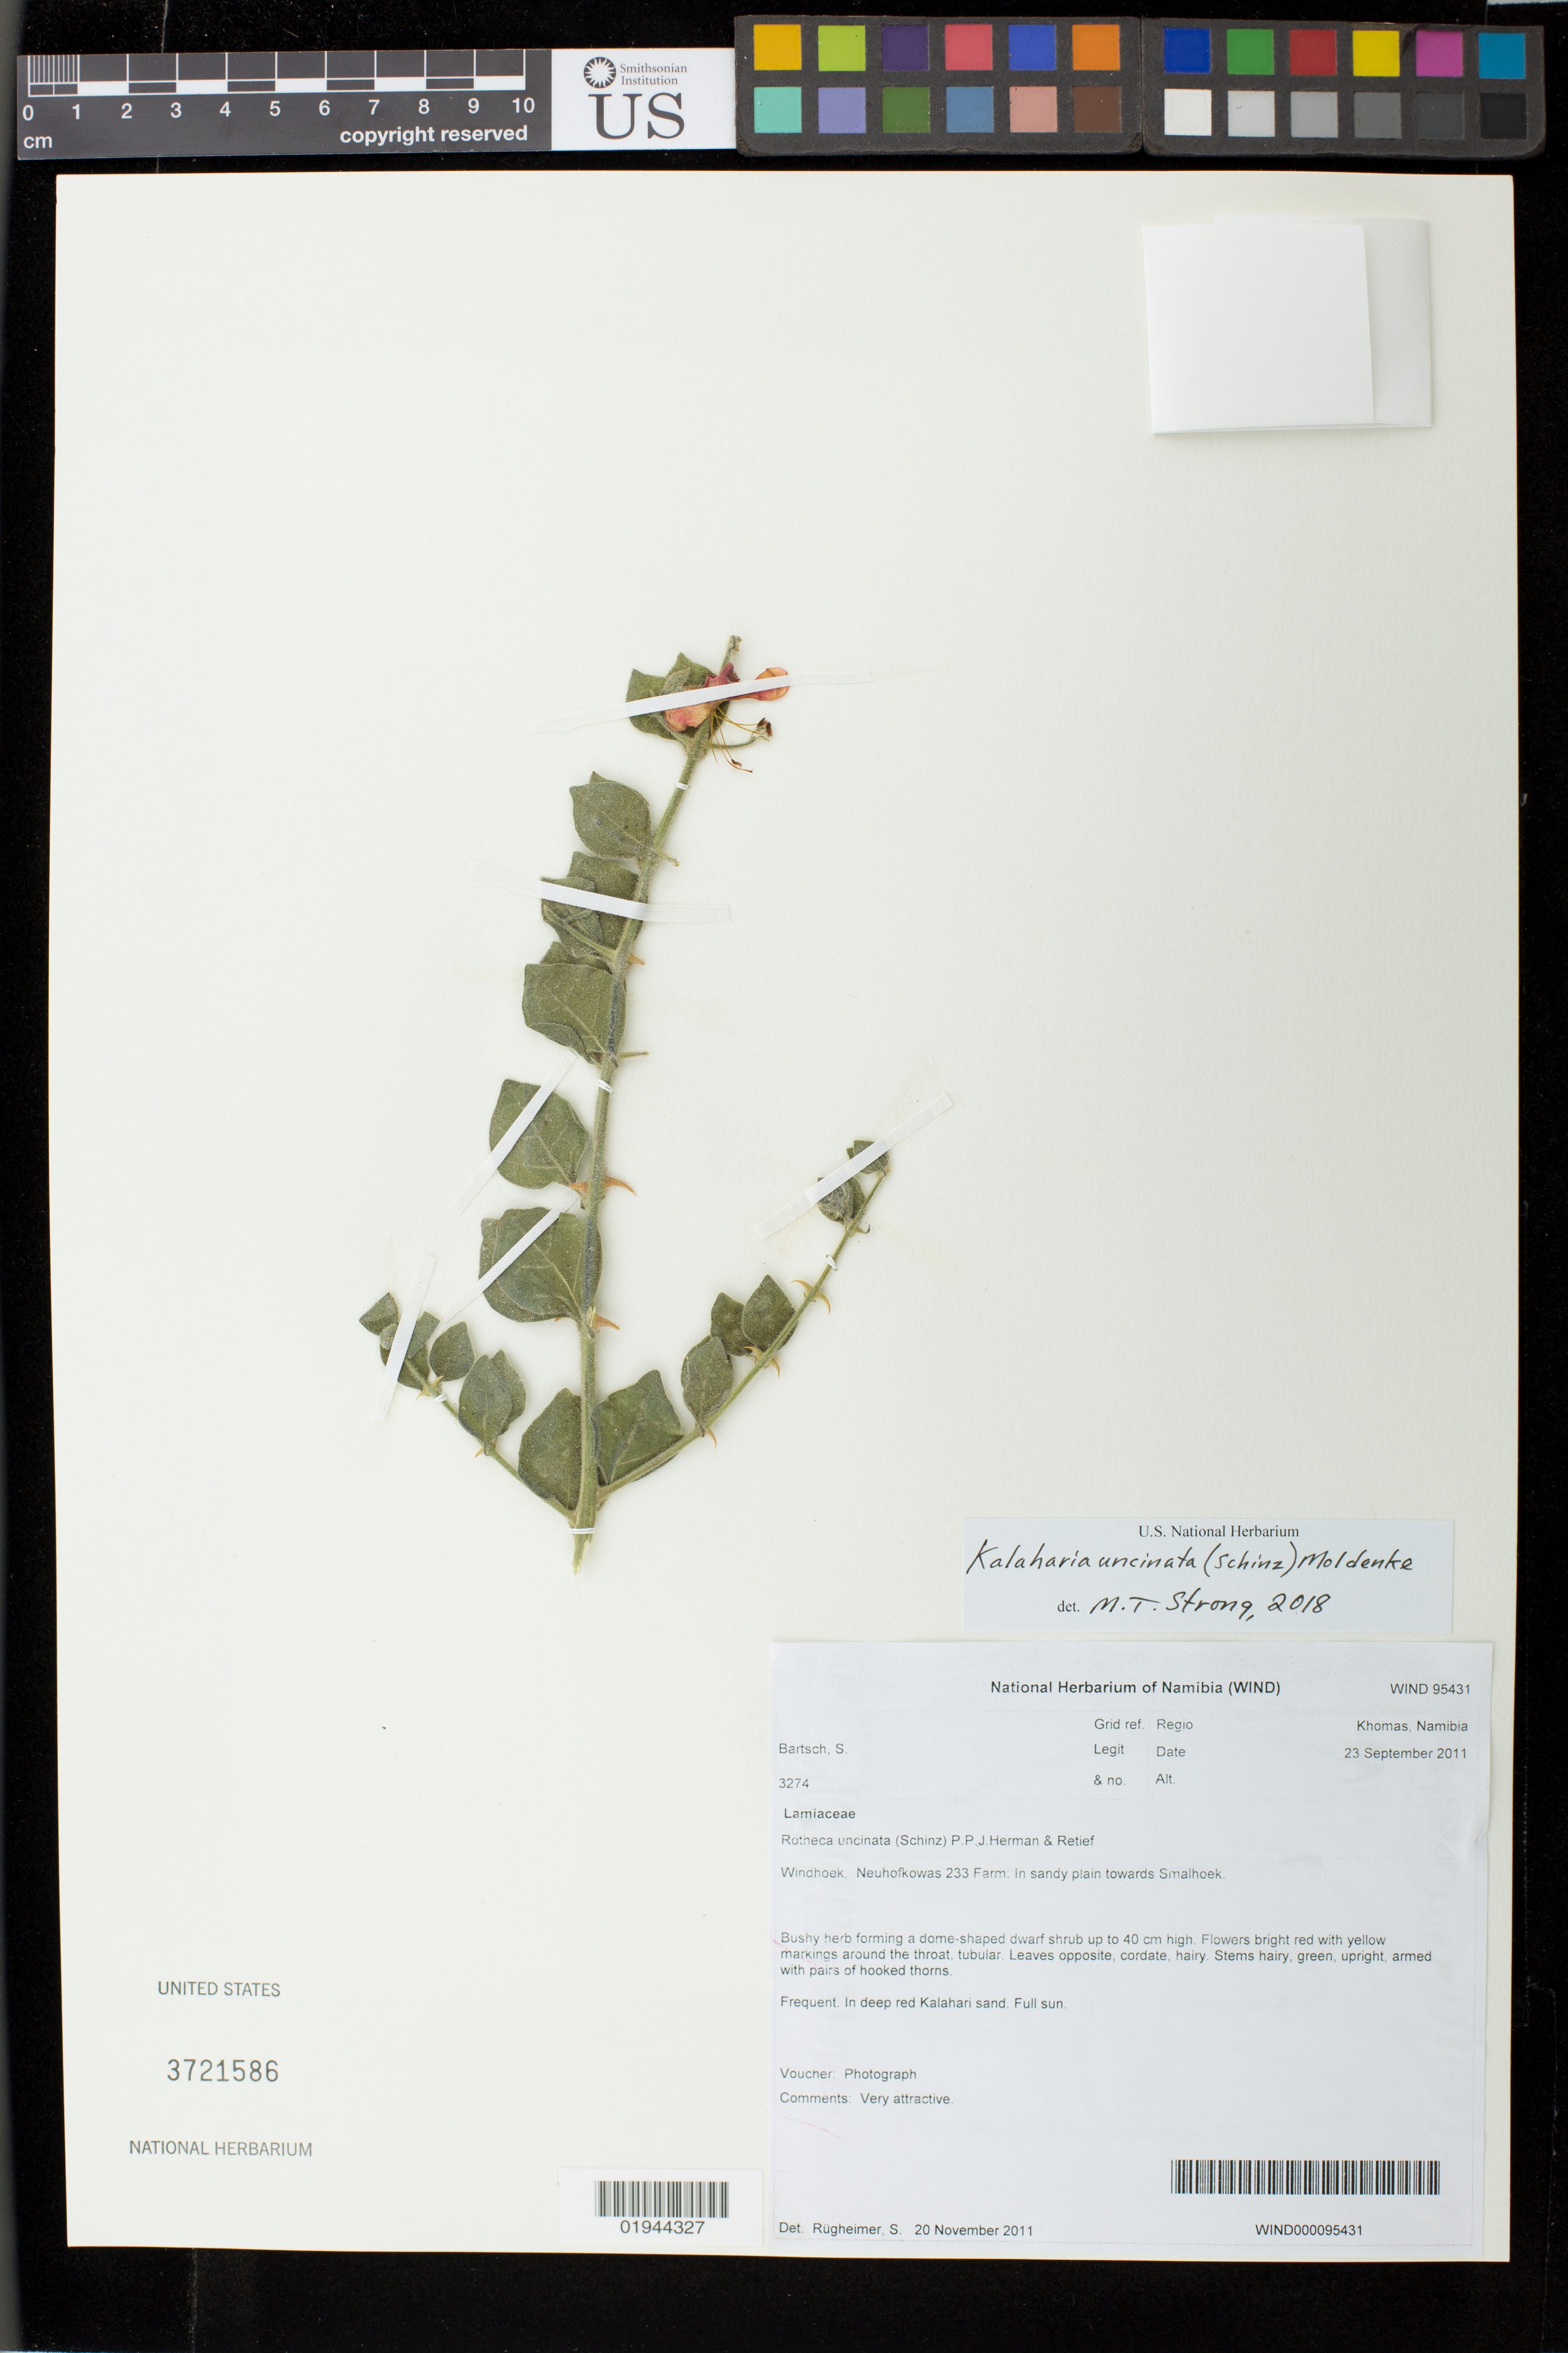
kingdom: Plantae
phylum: Tracheophyta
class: Magnoliopsida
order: Lamiales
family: Lamiaceae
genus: Kalaharia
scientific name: Kalaharia uncinata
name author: (Schinz) Moldenke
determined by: Strong, M. T., (US), Smithsonian Institution - National Museum of Natural History (UNITED STATES)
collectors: S. Bartsch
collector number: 3274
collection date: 2011-09-23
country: Namibia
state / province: Khomas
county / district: Windhoek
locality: Neuhofkowas 233 Farm: In sandy plain towards Smalhoek.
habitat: Deep red Kalahari sand. Full sun.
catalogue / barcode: US 3721586